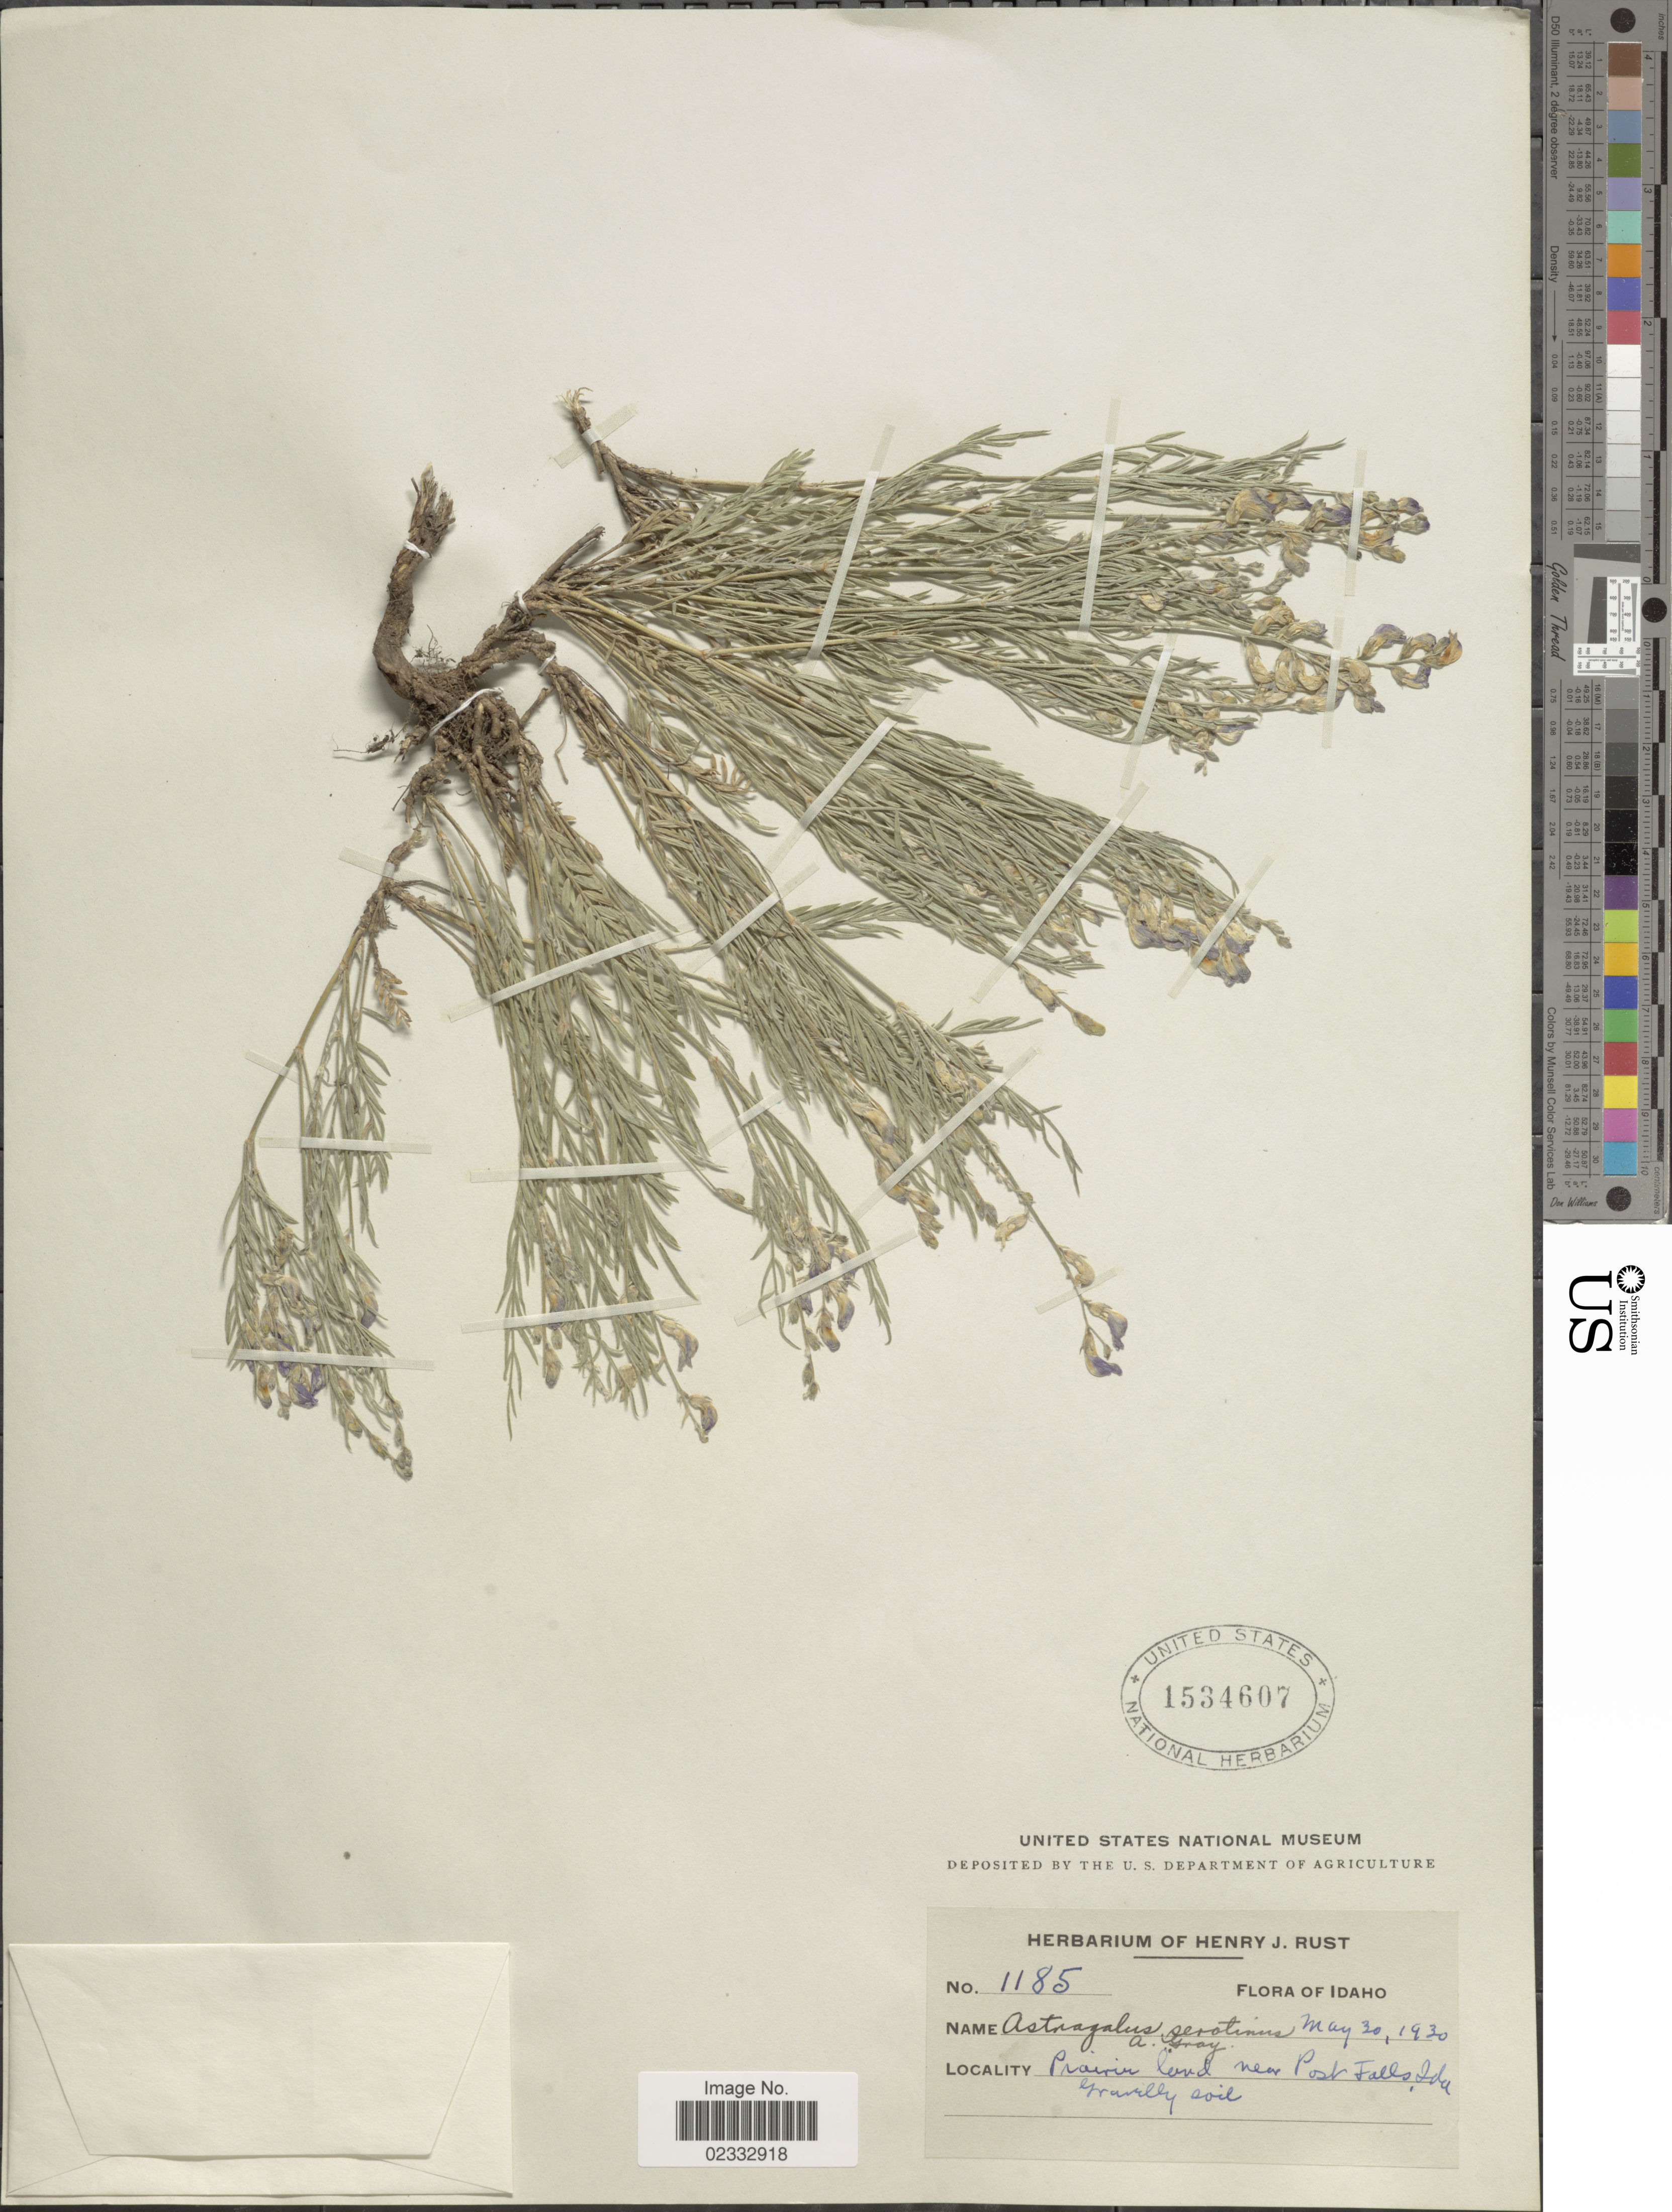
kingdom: Plantae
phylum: Tracheophyta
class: Magnoliopsida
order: Fabales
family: Fabaceae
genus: Astragalus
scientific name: Astragalus miser var. serotinus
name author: (A. Gray) Barneby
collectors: ex herb. Henry J. Rust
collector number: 1185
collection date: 1930-05-30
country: United States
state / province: Idaho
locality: Near Post Falls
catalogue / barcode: US 1534607